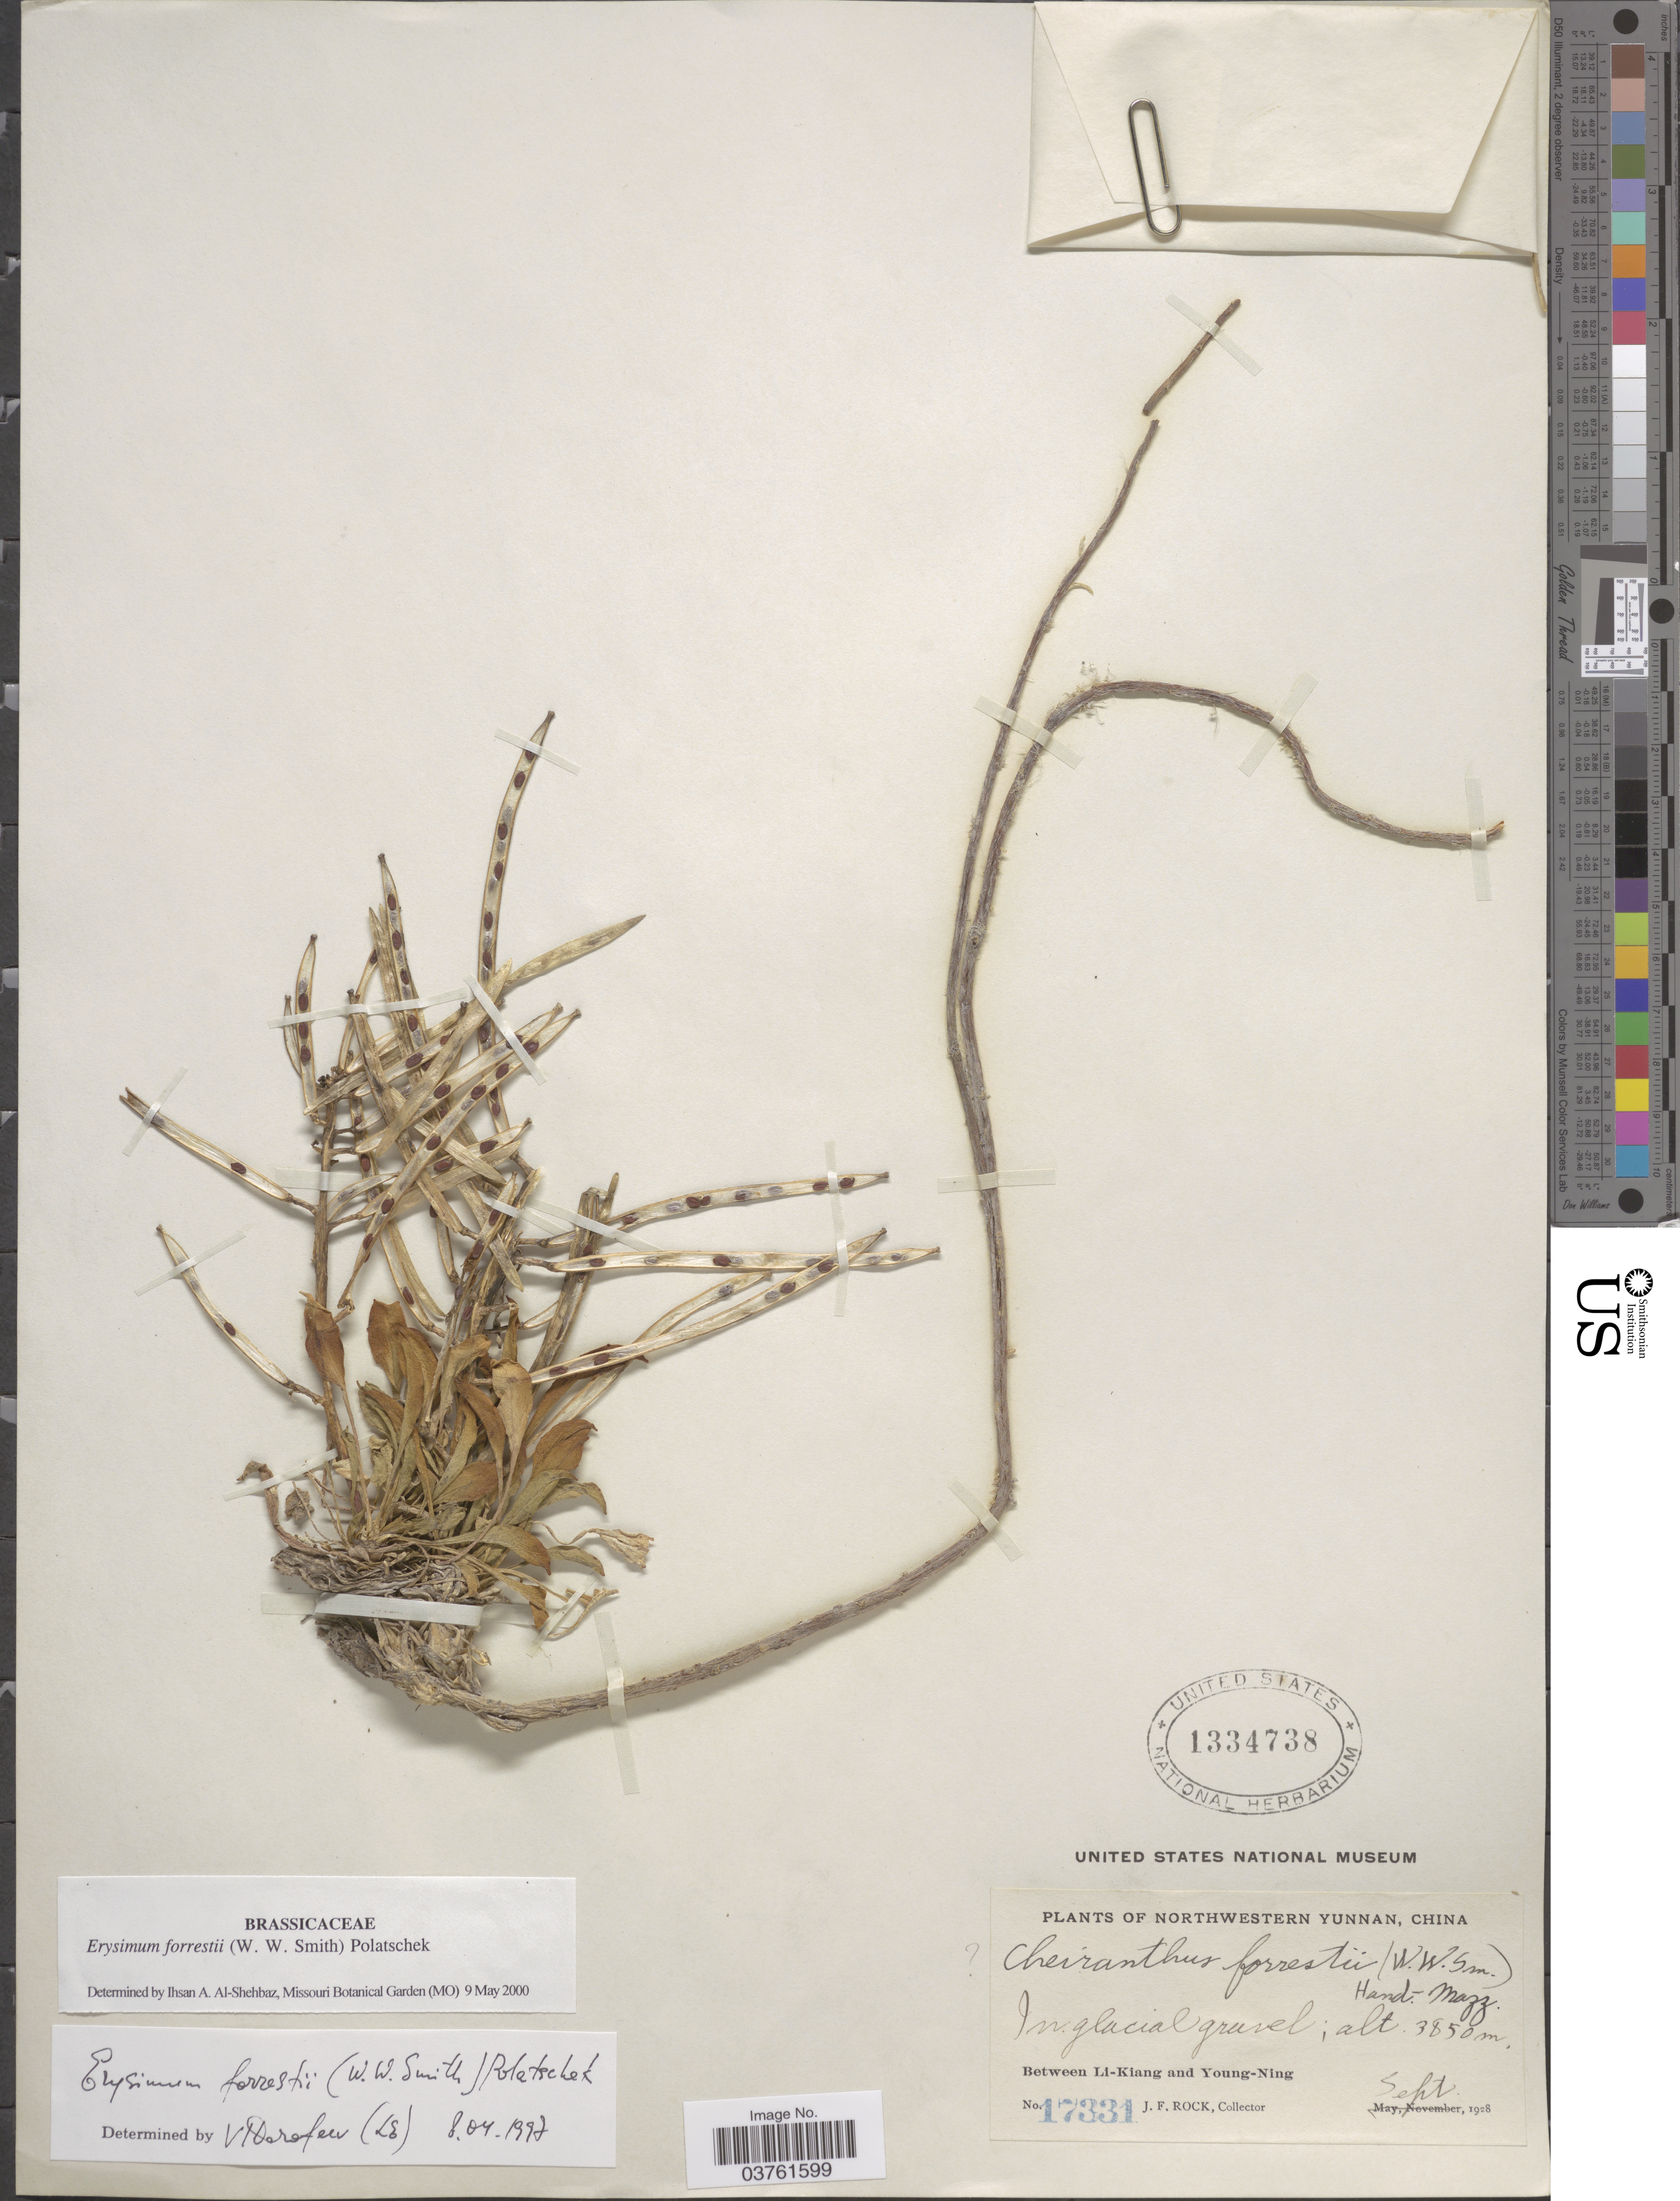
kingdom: Plantae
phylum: Tracheophyta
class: Magnoliopsida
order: Brassicales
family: Brassicaceae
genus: Erysimum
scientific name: Erysimum forrestii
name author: (W.W. Sm.) Polatschek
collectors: J. Rock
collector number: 17331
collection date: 1928-09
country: China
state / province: Yunnan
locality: Northwestern Yunnan. Between Li-Kiang and Young-Ning.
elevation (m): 3850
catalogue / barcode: US 1334738